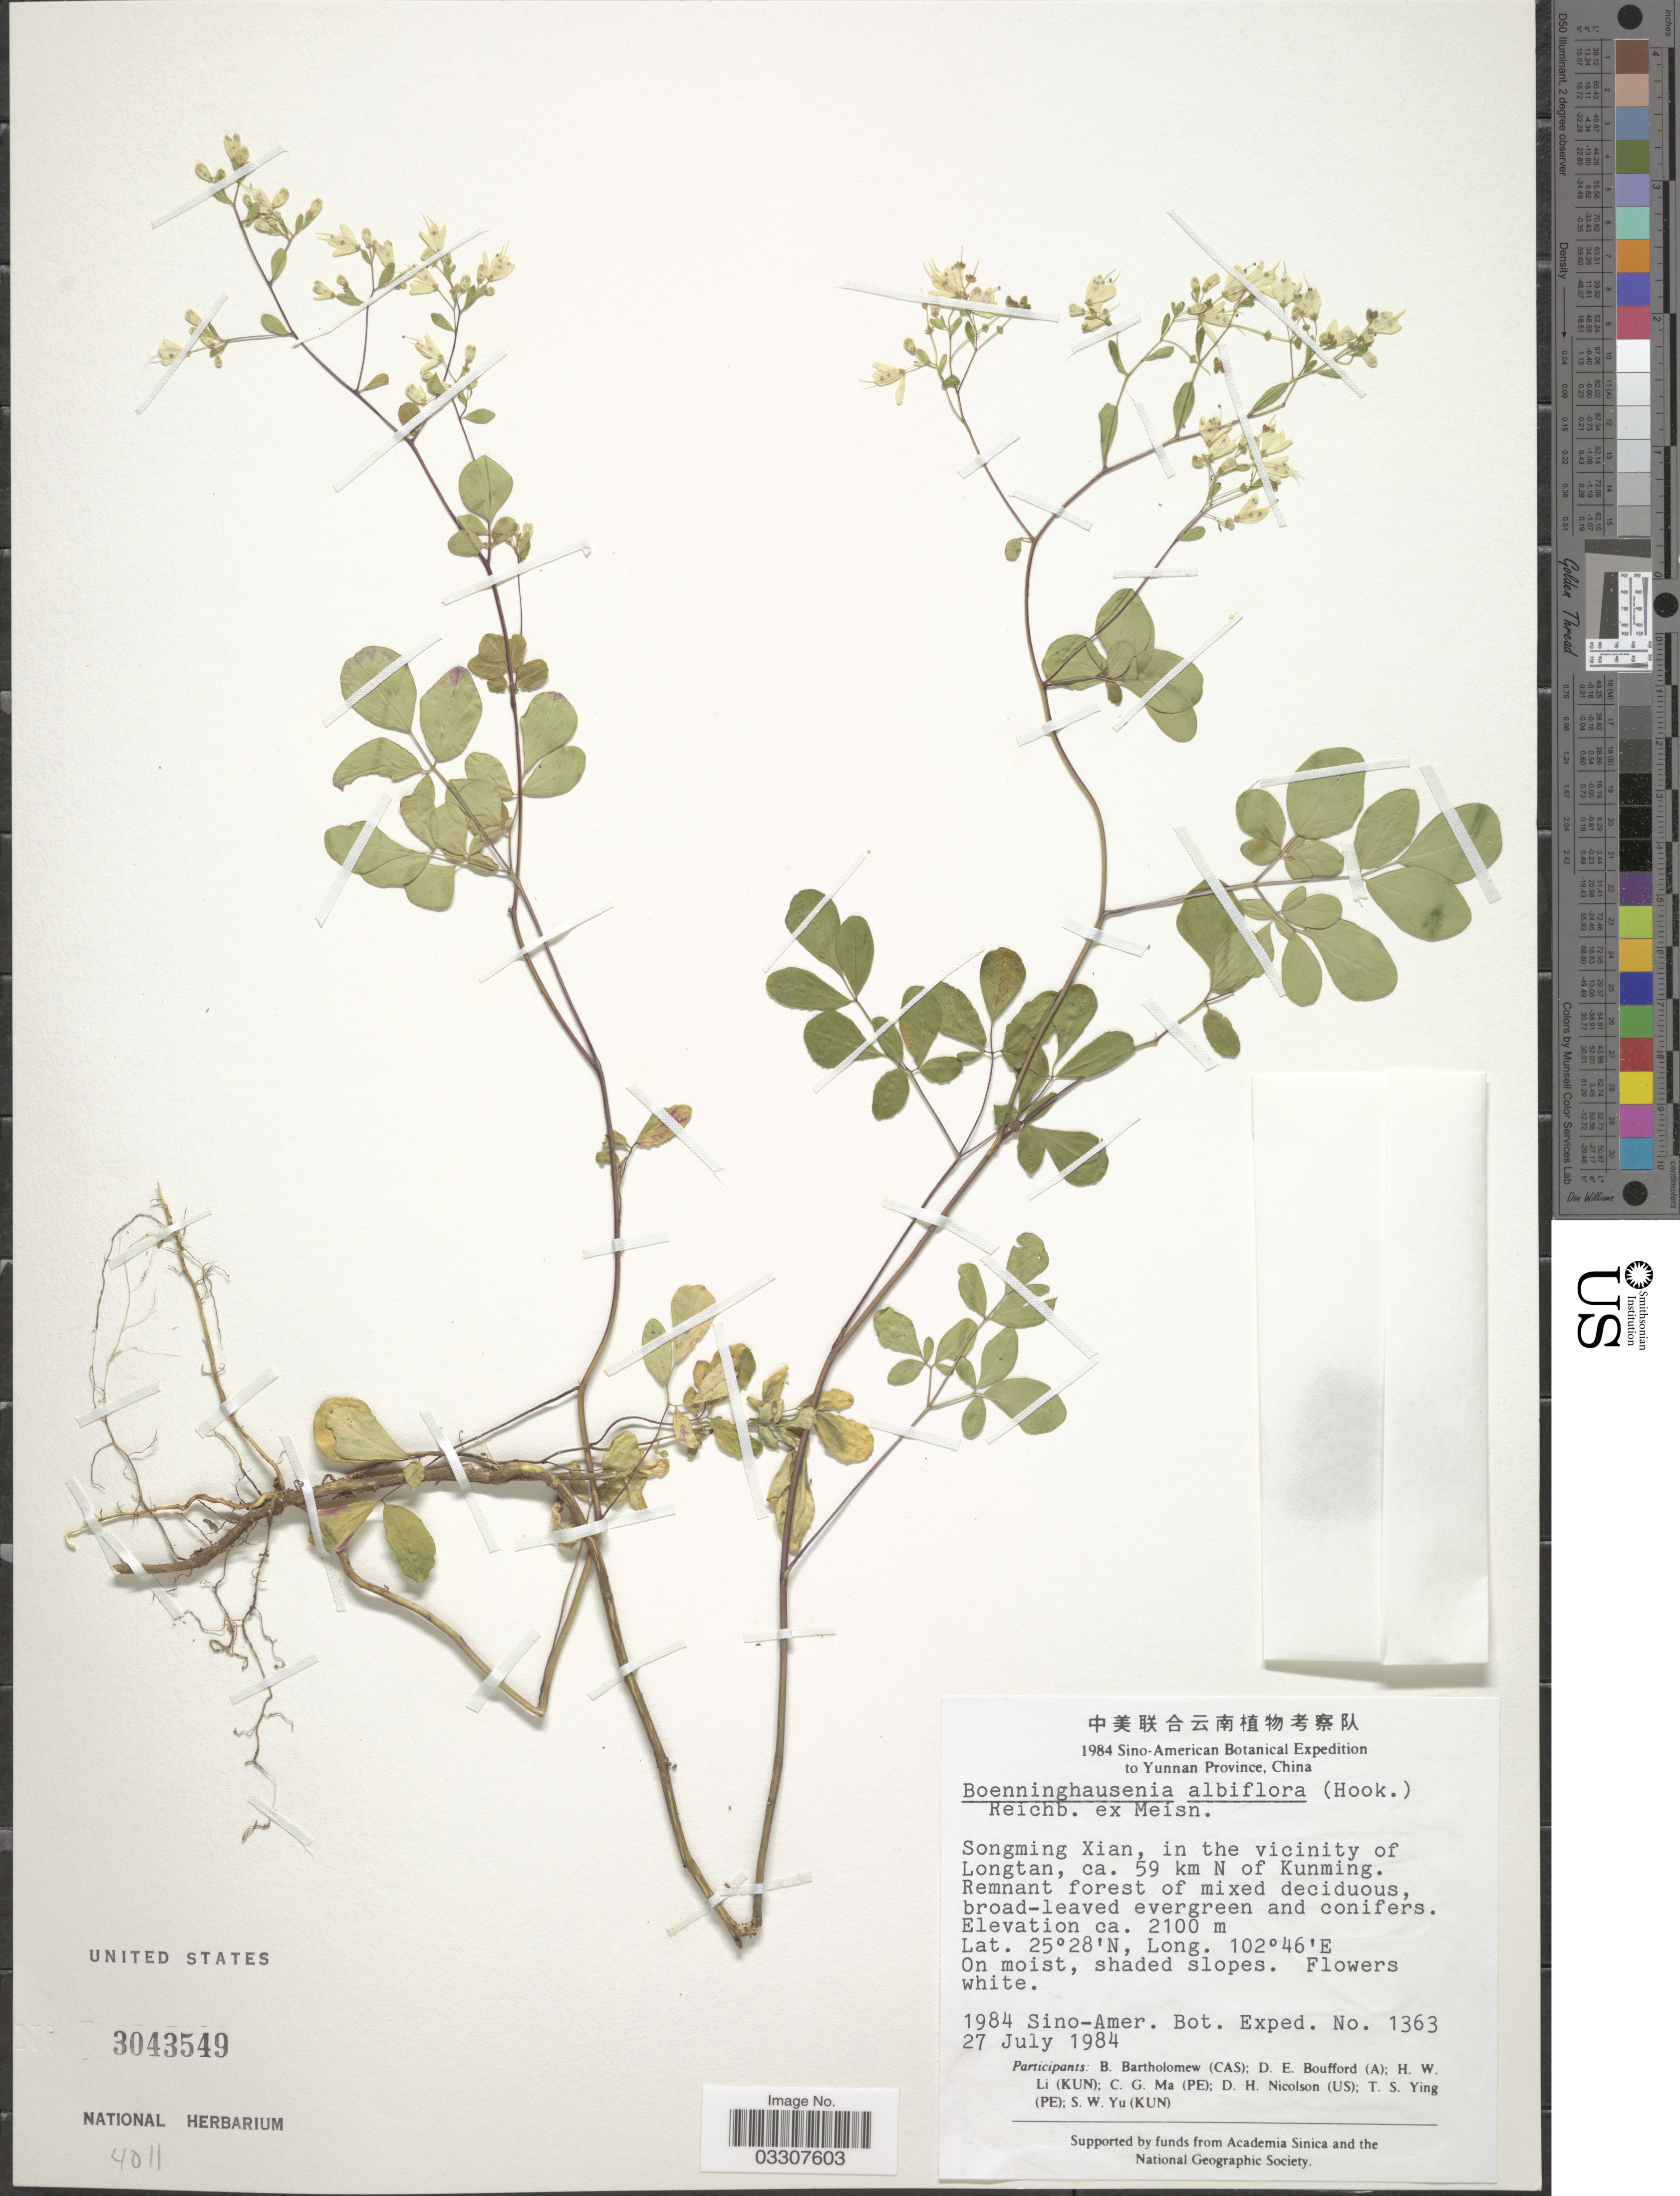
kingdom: Plantae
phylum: Tracheophyta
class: Magnoliopsida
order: Sapindales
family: Rutaceae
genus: Boenninghausenia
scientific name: Boenninghausenia albiflora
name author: (Hook.) Meisn.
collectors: Sino-Amer. Bot. Exped. 1984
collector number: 1363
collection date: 1984-07-27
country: China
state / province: Yunnan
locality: Songmin Xian, in the vicinity of Longtan, ca. 59 km N of Kunming.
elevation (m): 2100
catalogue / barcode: US 3043549